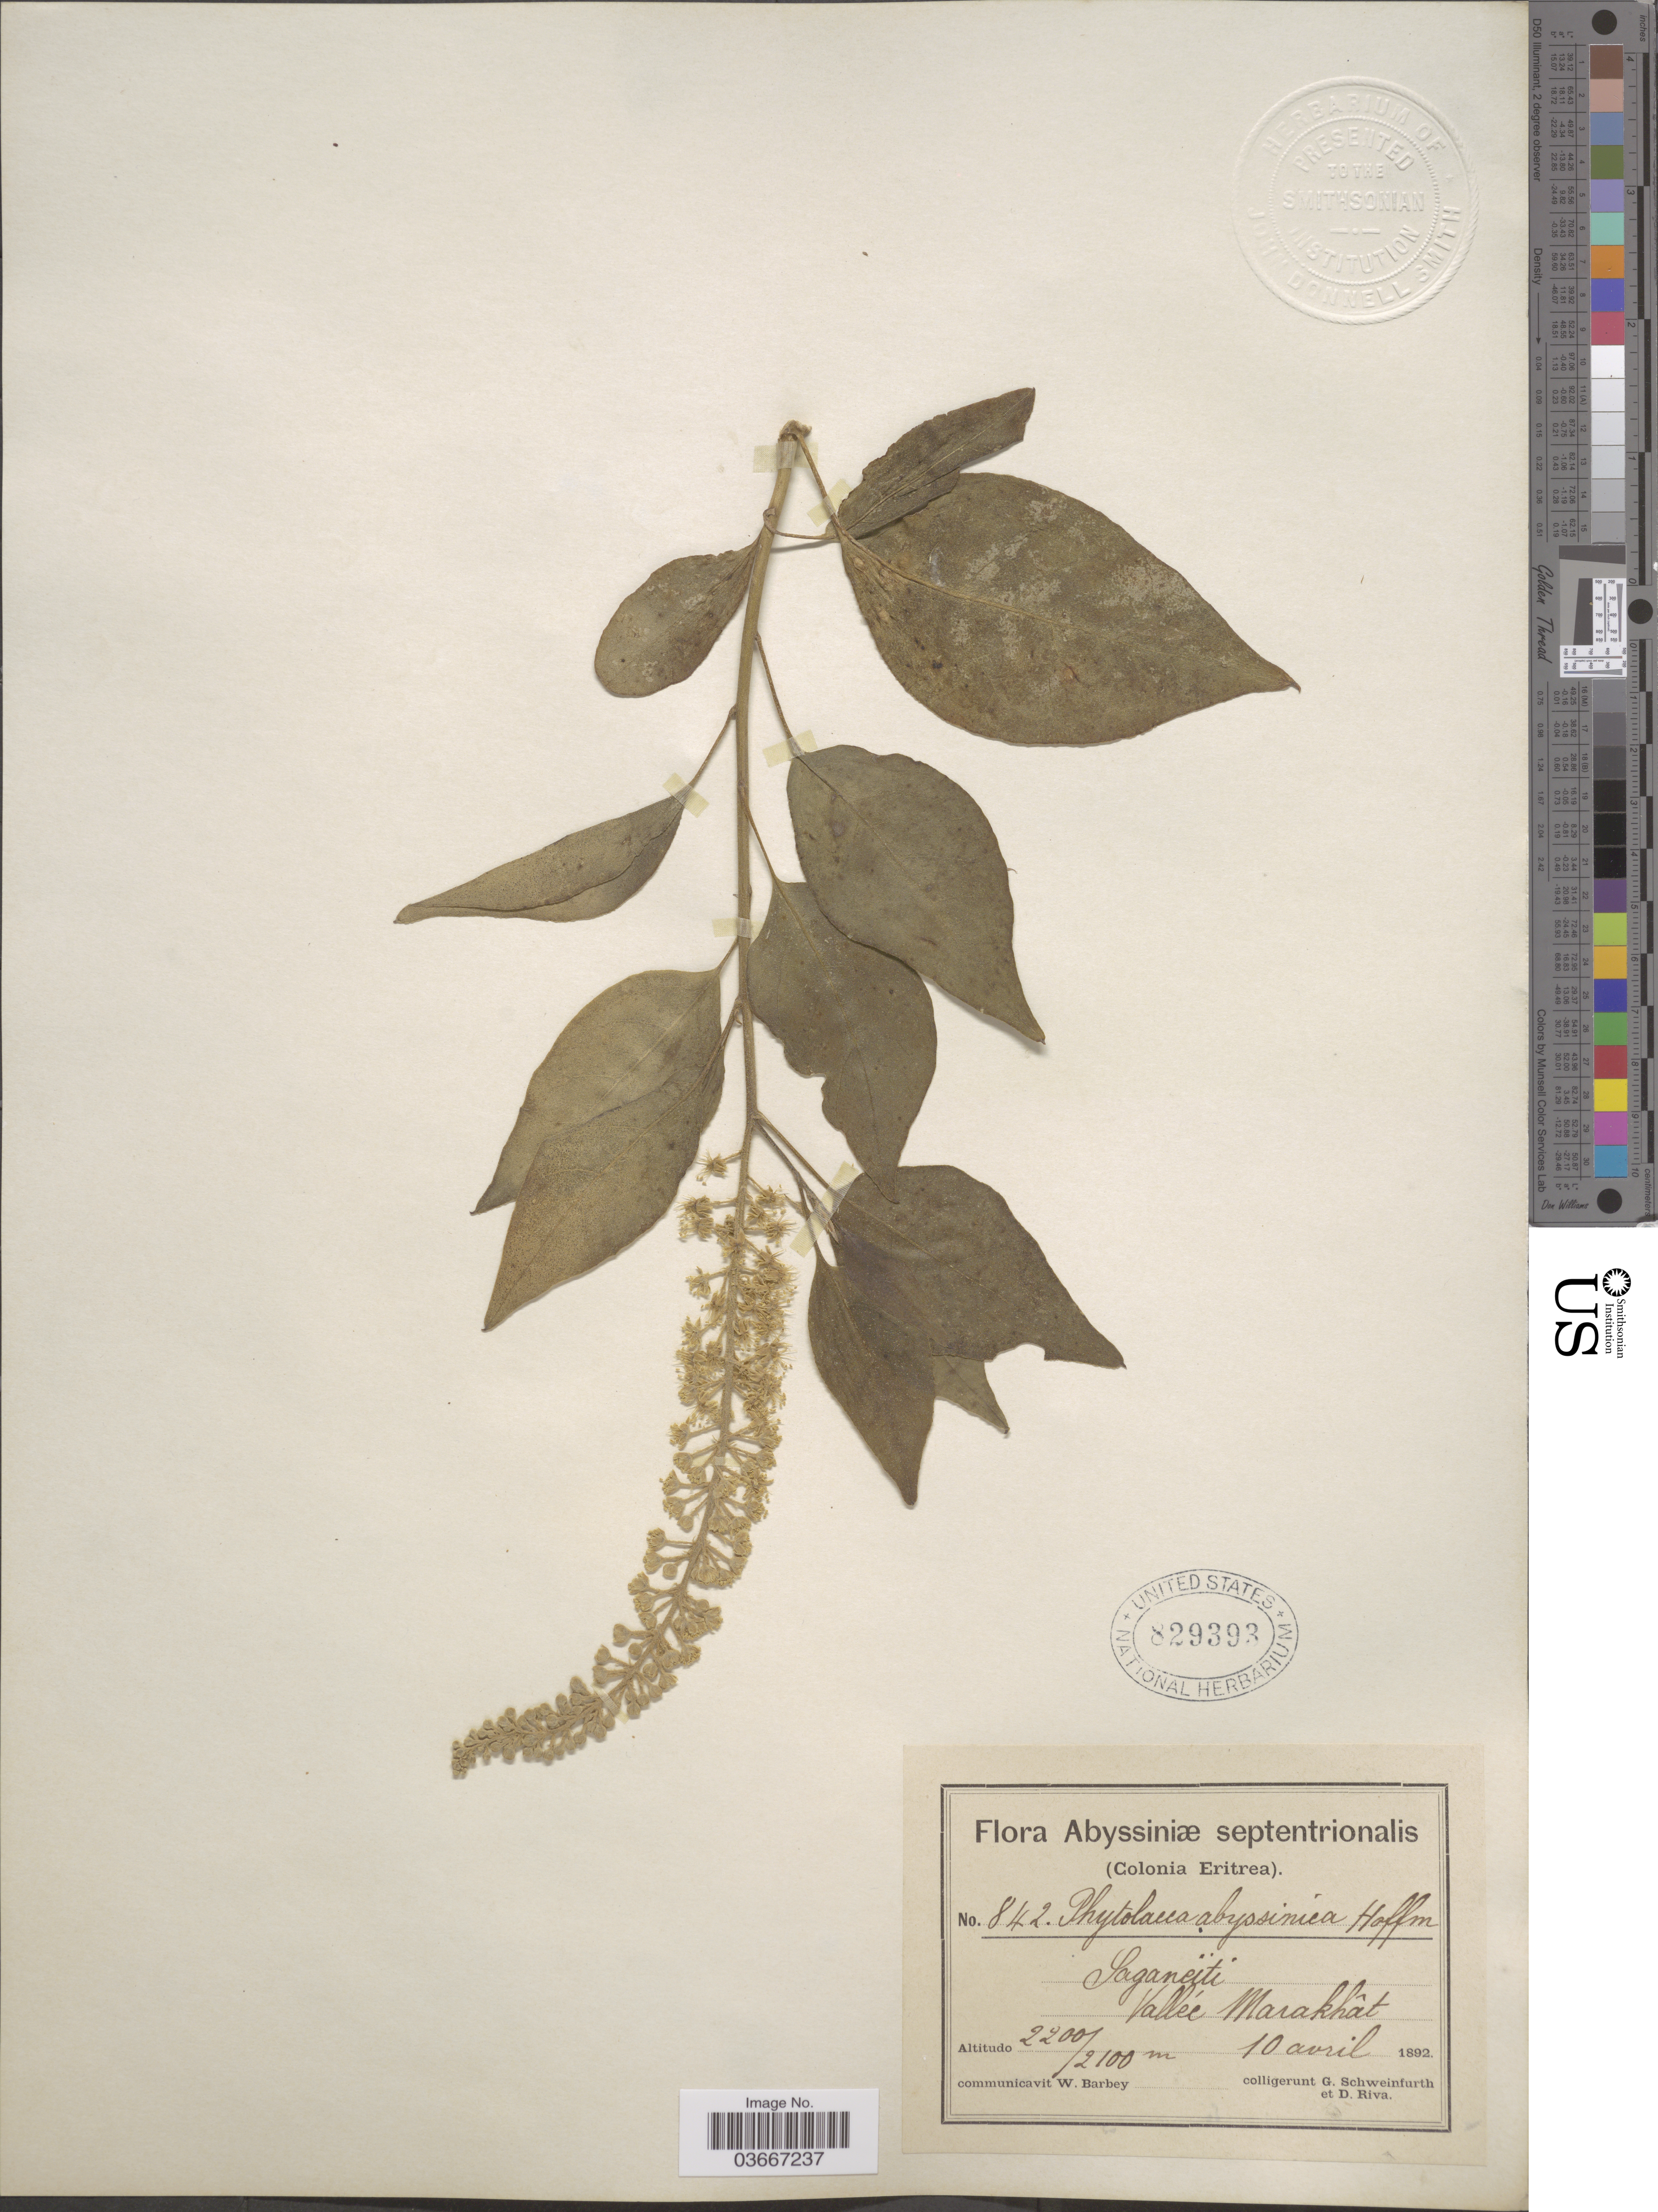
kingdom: Plantae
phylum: Tracheophyta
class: Magnoliopsida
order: Caryophyllales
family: Phytolaccaceae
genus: Phytolacca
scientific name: Phytolacca abyssinica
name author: Hoffm.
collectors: G. A. Schweinfurth (herbarium) & D. Riva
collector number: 842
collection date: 1892-04-10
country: Eritrea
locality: Abyssiniæ septentrionalis (Colonia Eritrea). Saganeïti. Vallée Marakhât.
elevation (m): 2100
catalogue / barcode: US 829393